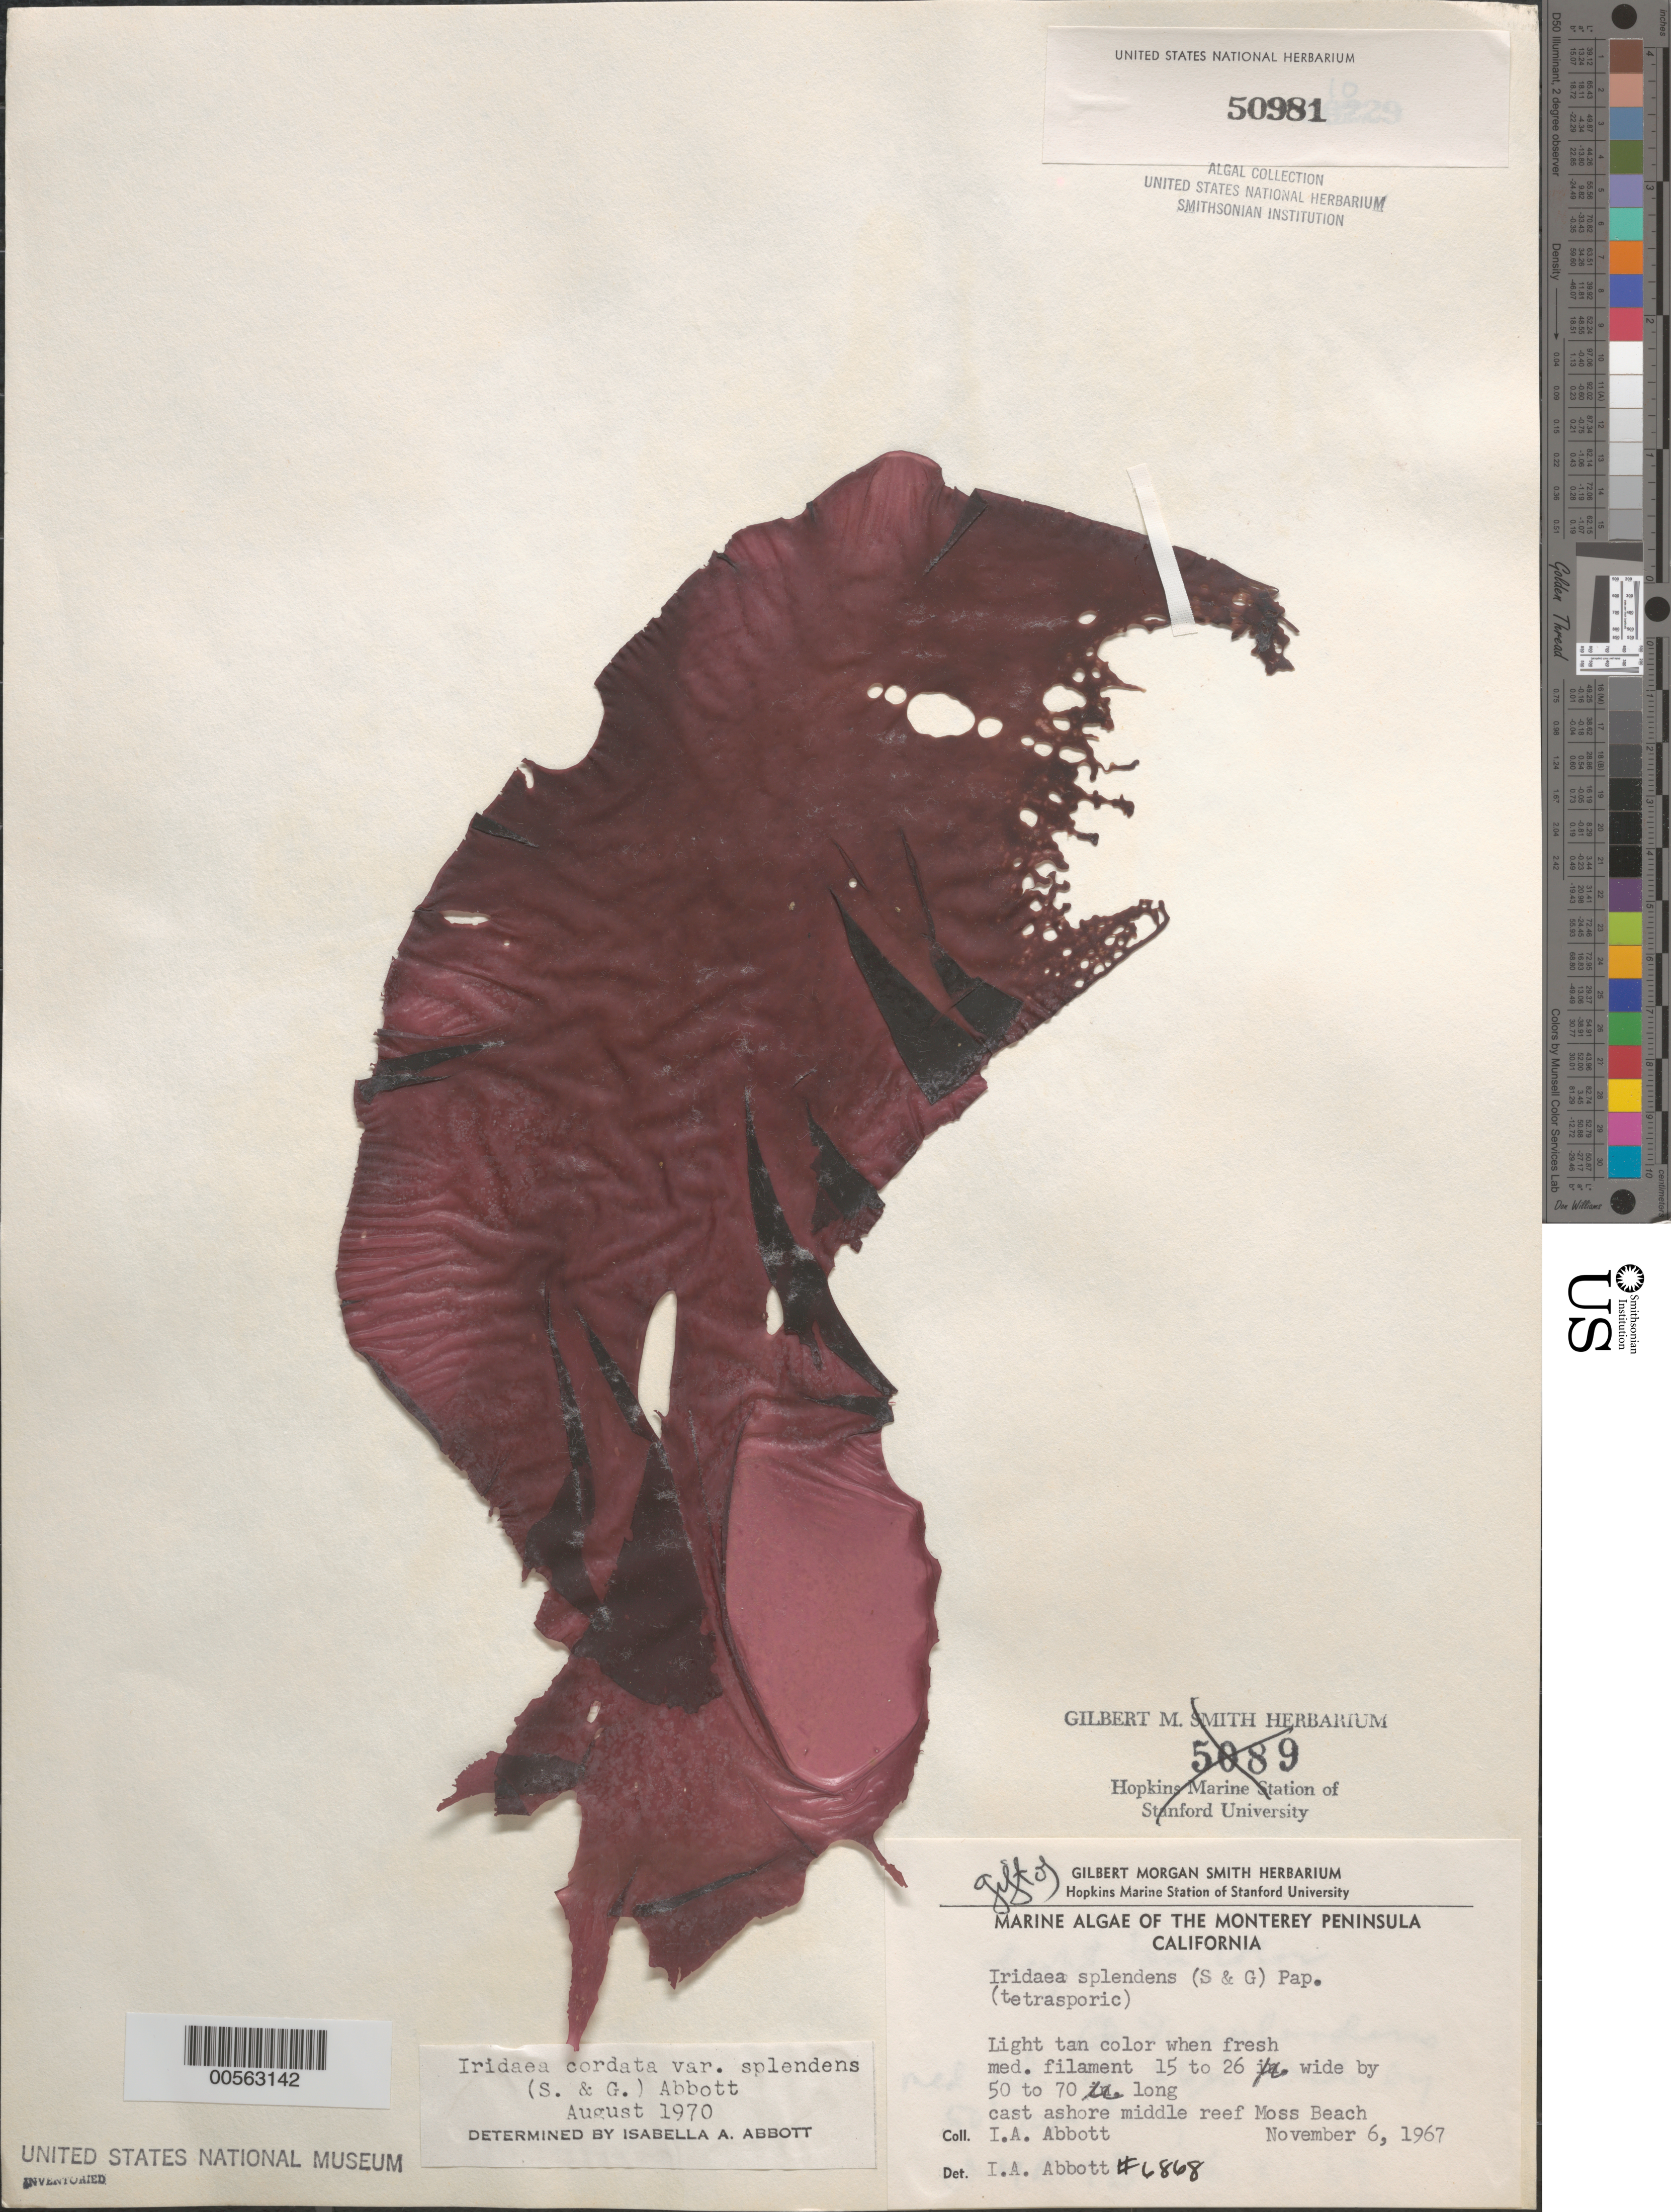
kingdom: Plantae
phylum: Rhodophyta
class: Florideophyceae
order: Gigartinales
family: Gigartinaceae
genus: Iridaea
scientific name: Iridaea cordata var. splendens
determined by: Abbott, Isabella A.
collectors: I. A. Abbott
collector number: IAA 6868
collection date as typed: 06 Nov 1967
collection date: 1967-11-06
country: United States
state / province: California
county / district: Monterey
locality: Middle Reef of Moss Beach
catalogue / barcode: US 50981